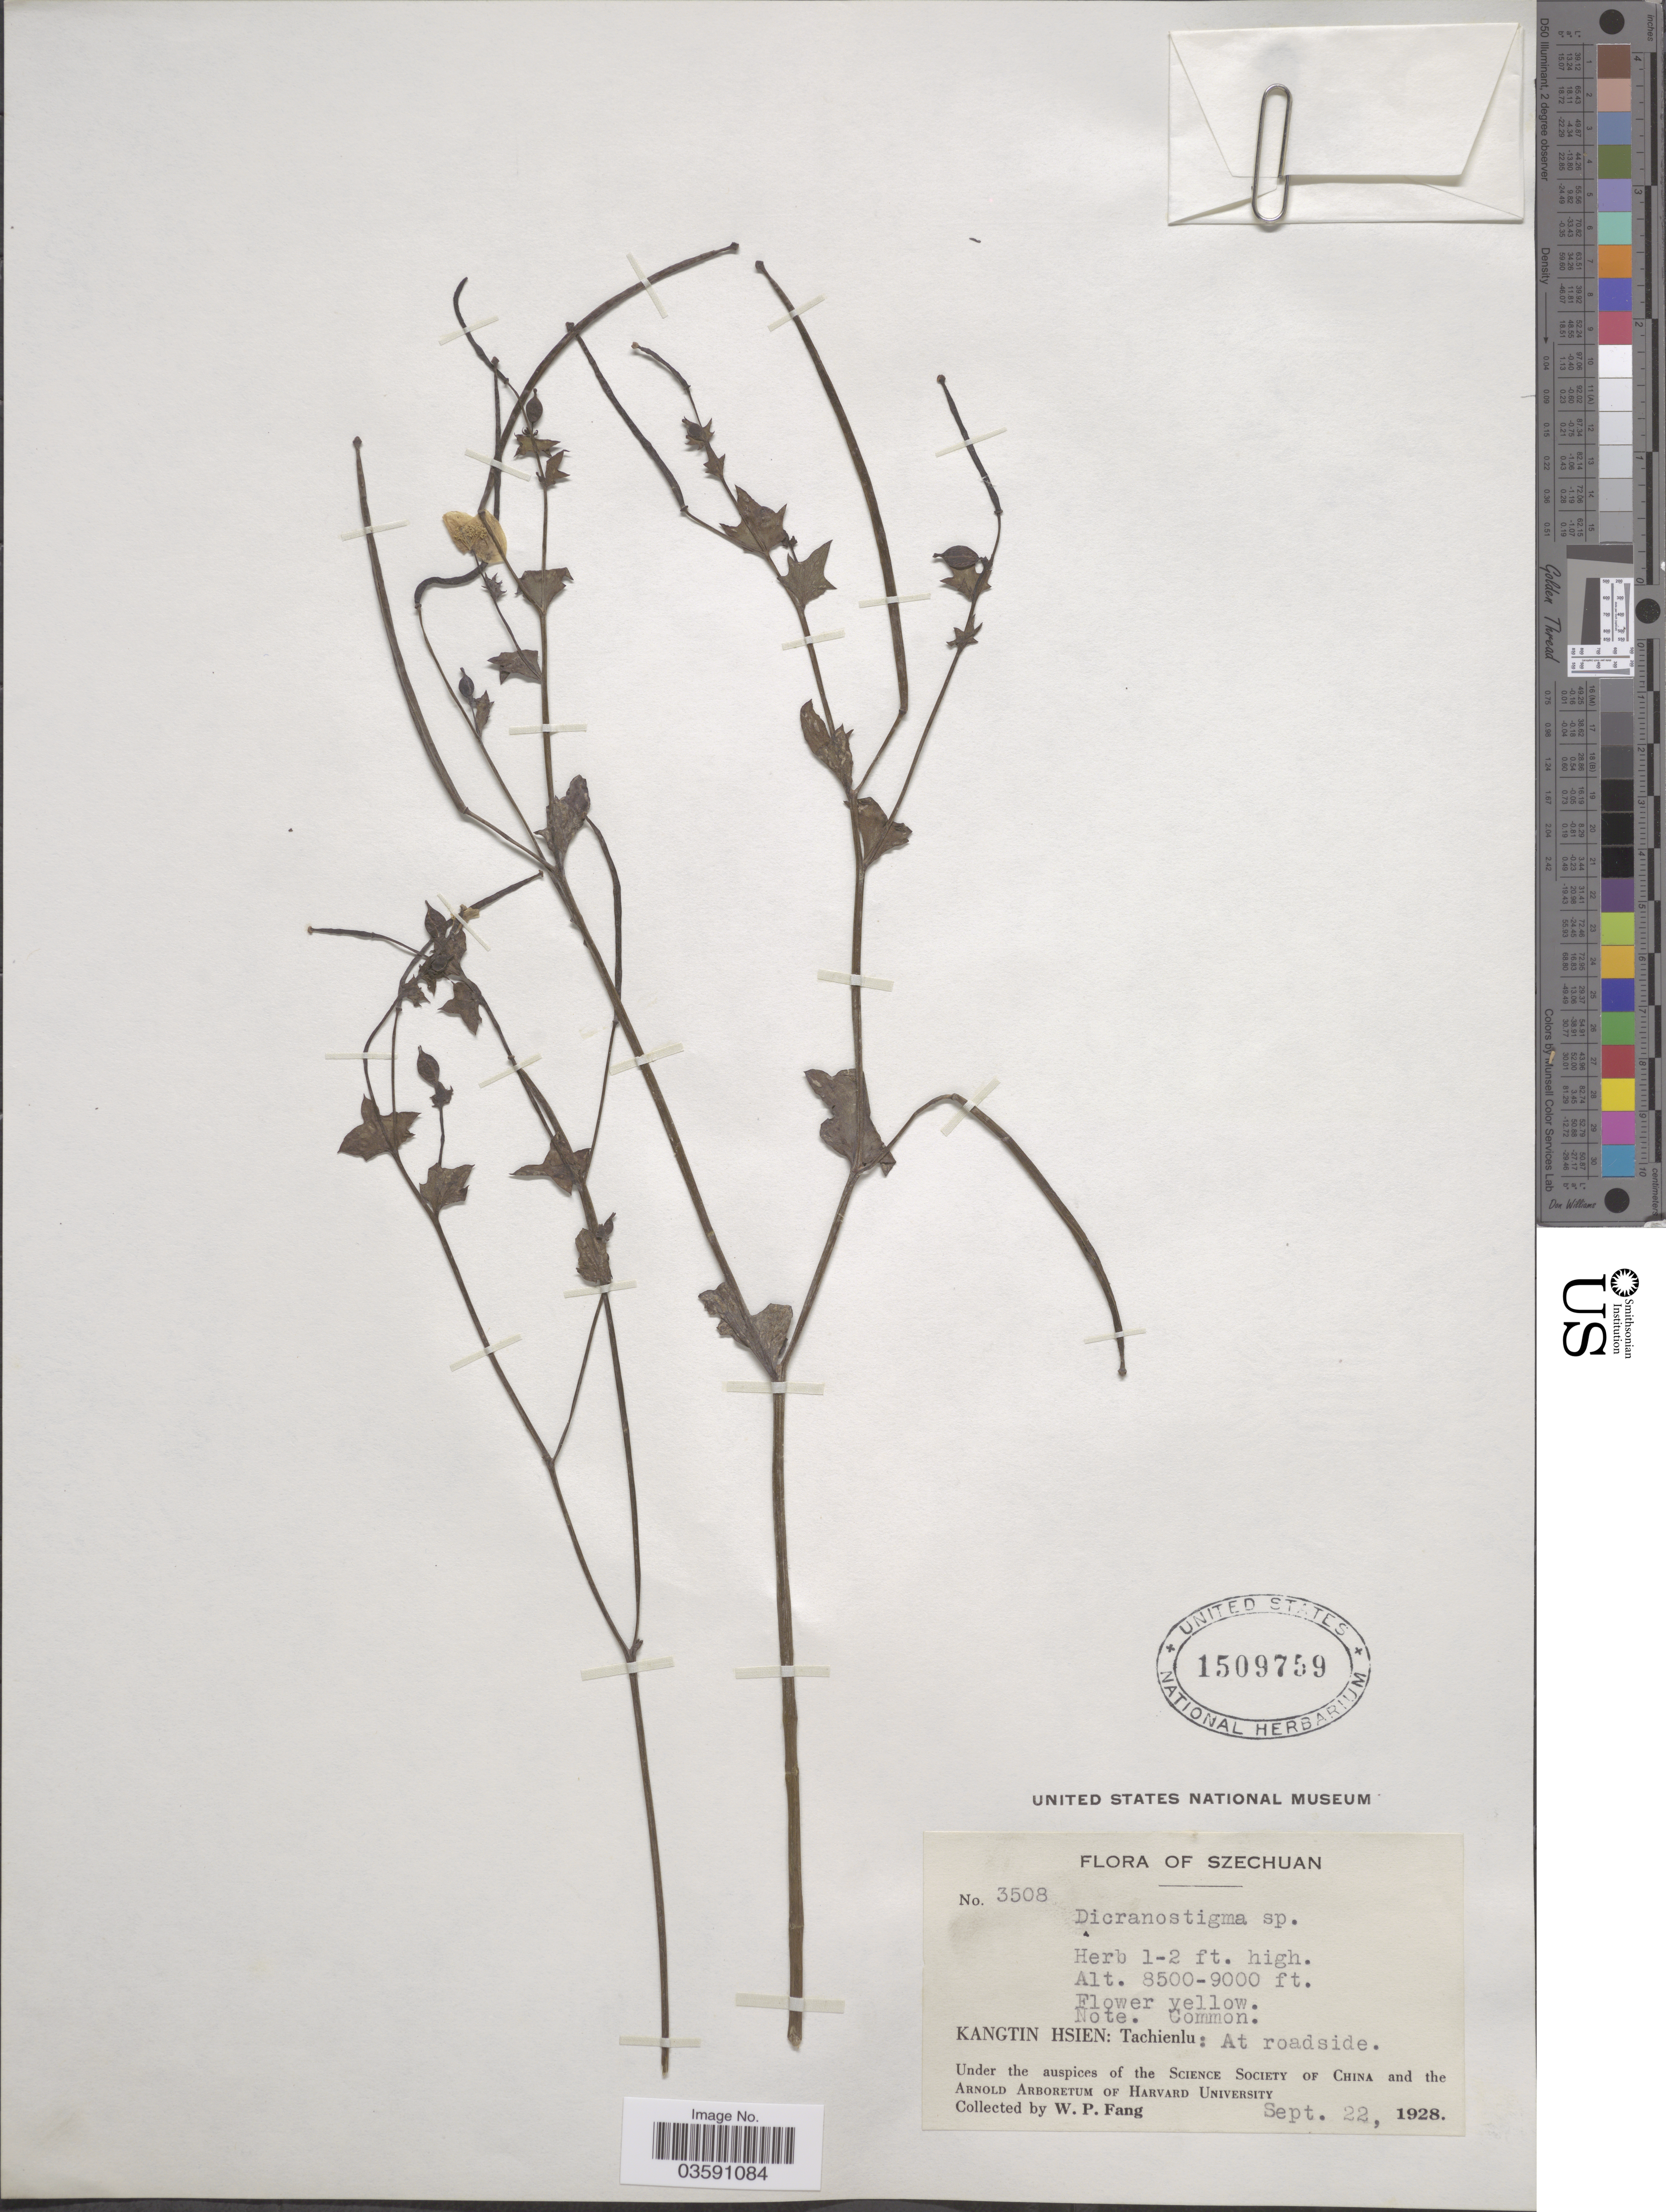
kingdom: Plantae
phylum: Tracheophyta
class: Magnoliopsida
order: Ranunculales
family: Papaveraceae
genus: Dicranostigma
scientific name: Dicranostigma sp.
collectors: W. P. Fang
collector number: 3508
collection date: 1928-09-22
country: China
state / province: Sichuan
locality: Szechuan. Kangtin Hsien: Tachienlu: At roadside.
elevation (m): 2591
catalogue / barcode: US 1509759